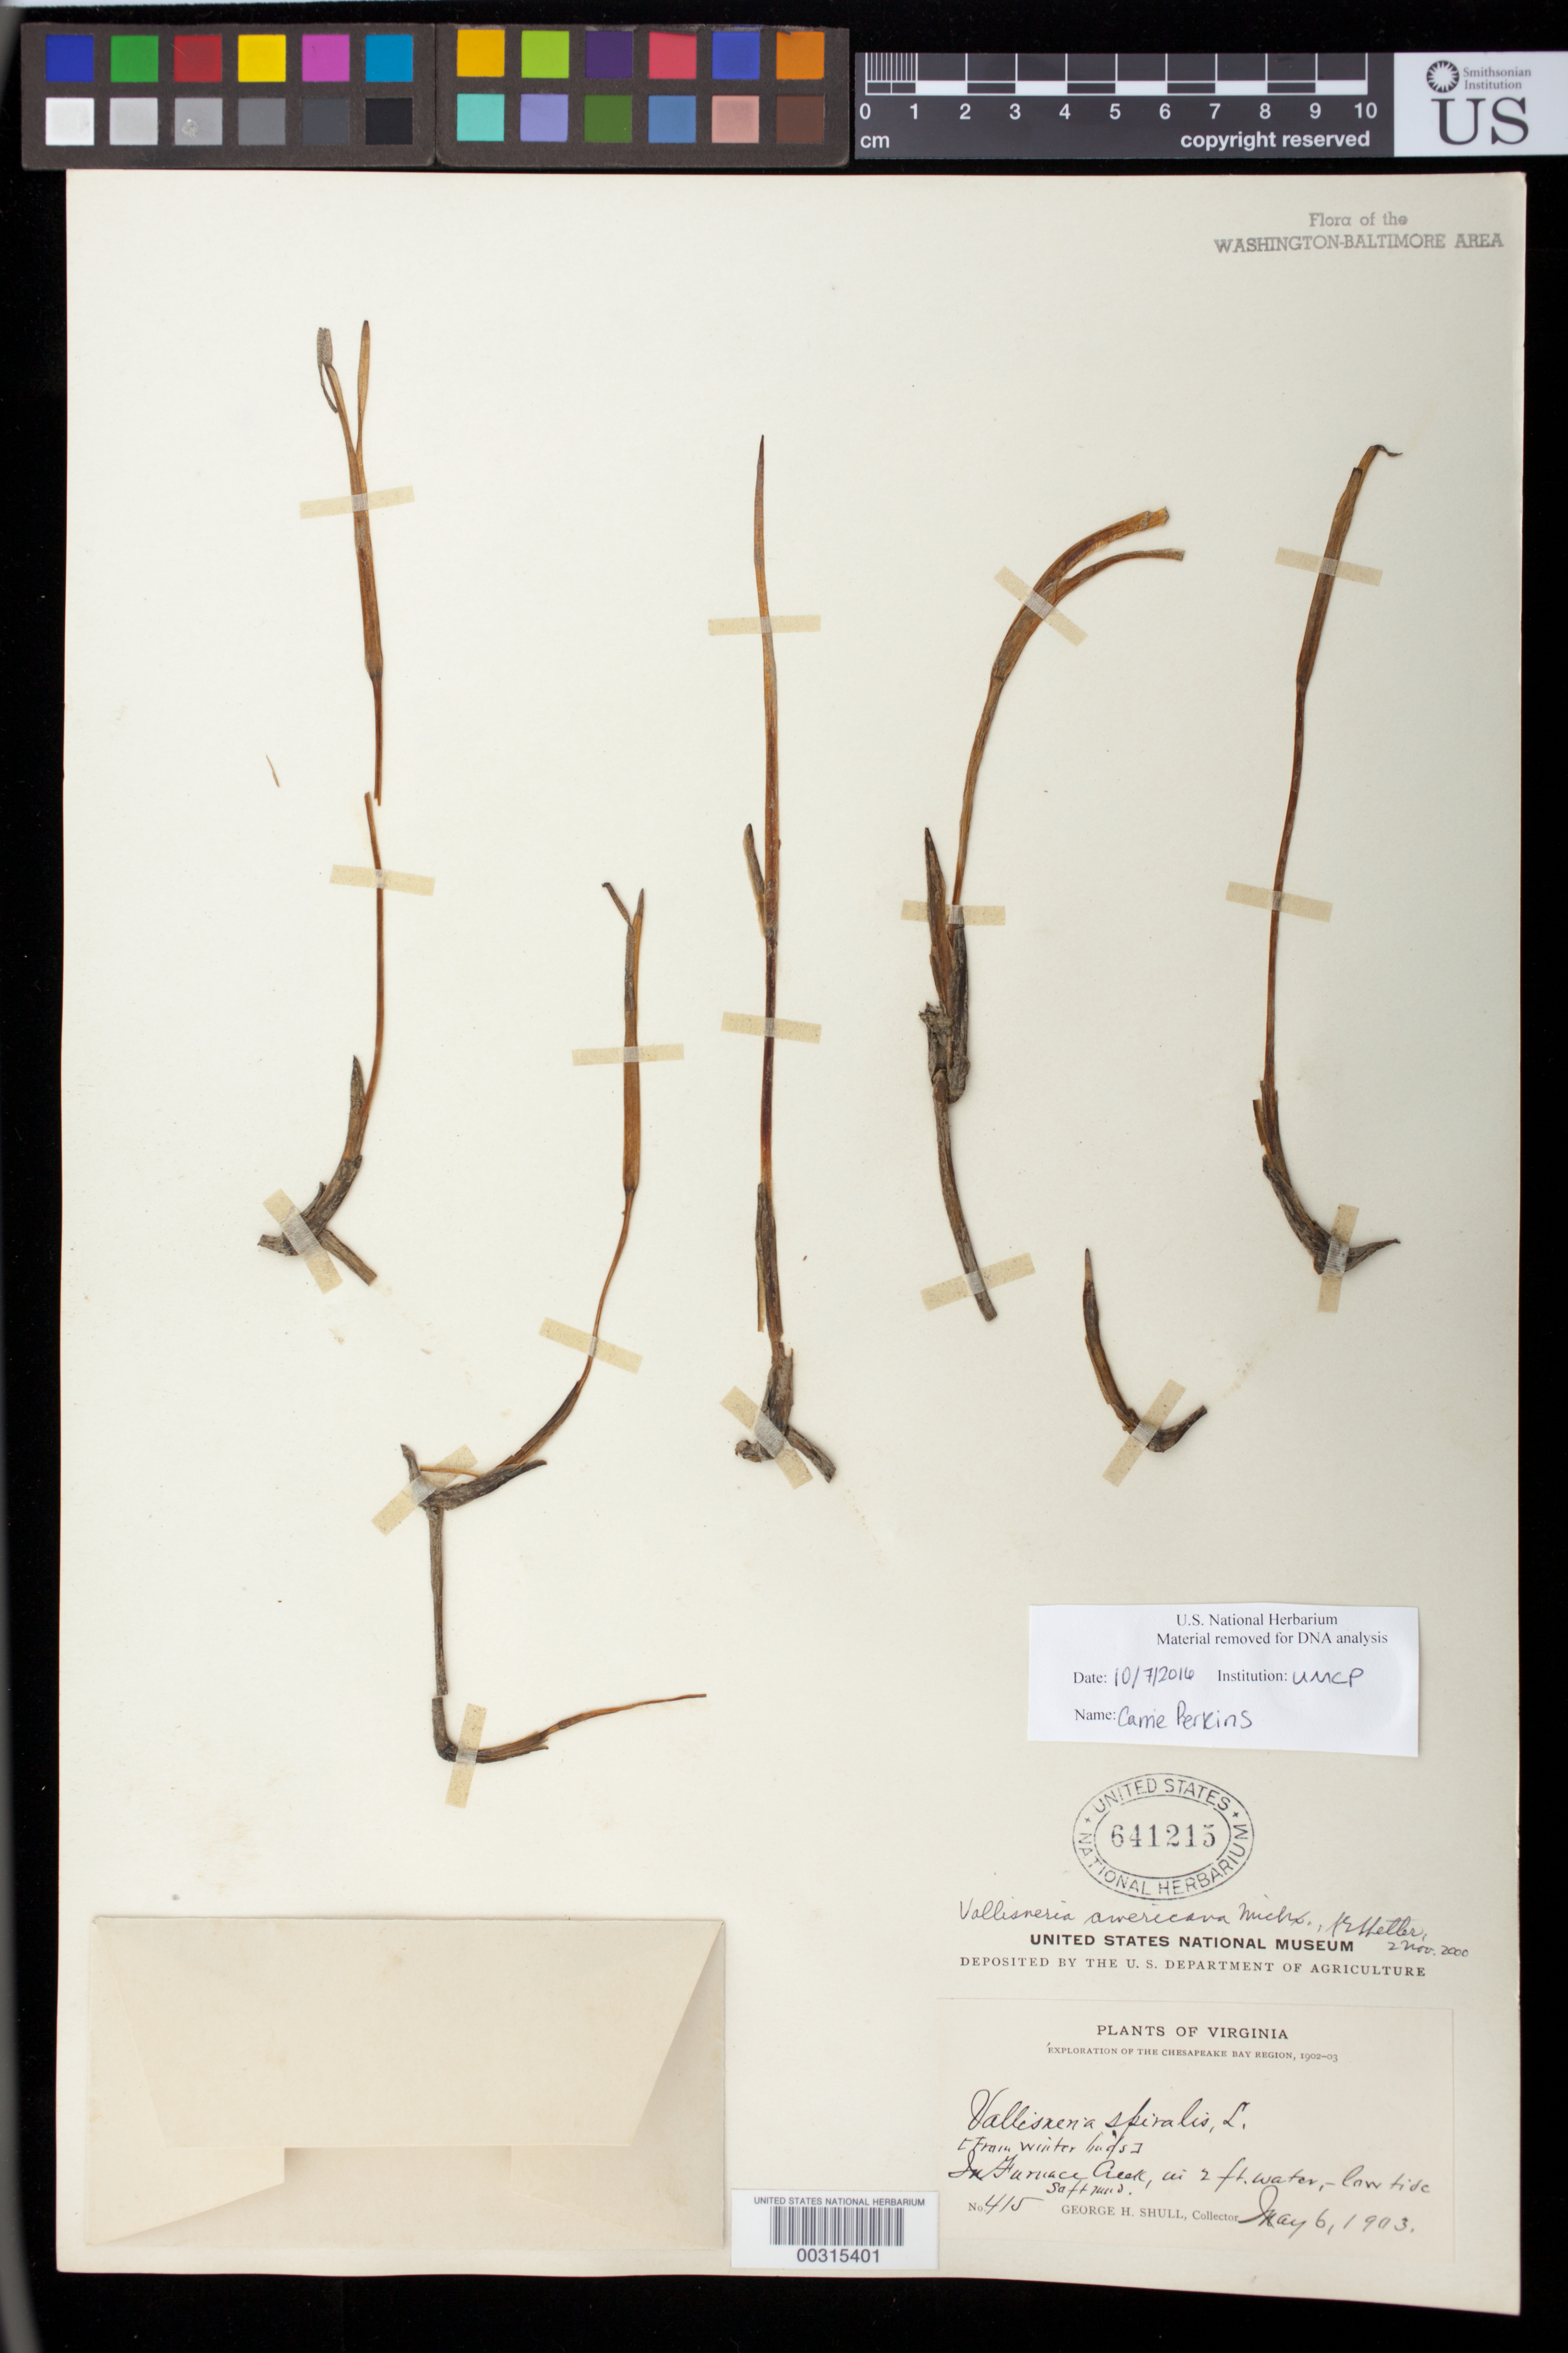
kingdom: Plantae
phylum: Tracheophyta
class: Liliopsida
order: Alismatales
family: Hydrocharitaceae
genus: Vallisneria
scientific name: Vallisneria americana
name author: Michx.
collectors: G. H. Shull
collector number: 415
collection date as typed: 06 May 1903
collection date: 1903-05-06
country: United States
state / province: Virginia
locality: Furnace Creek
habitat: In water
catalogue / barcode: US 641215